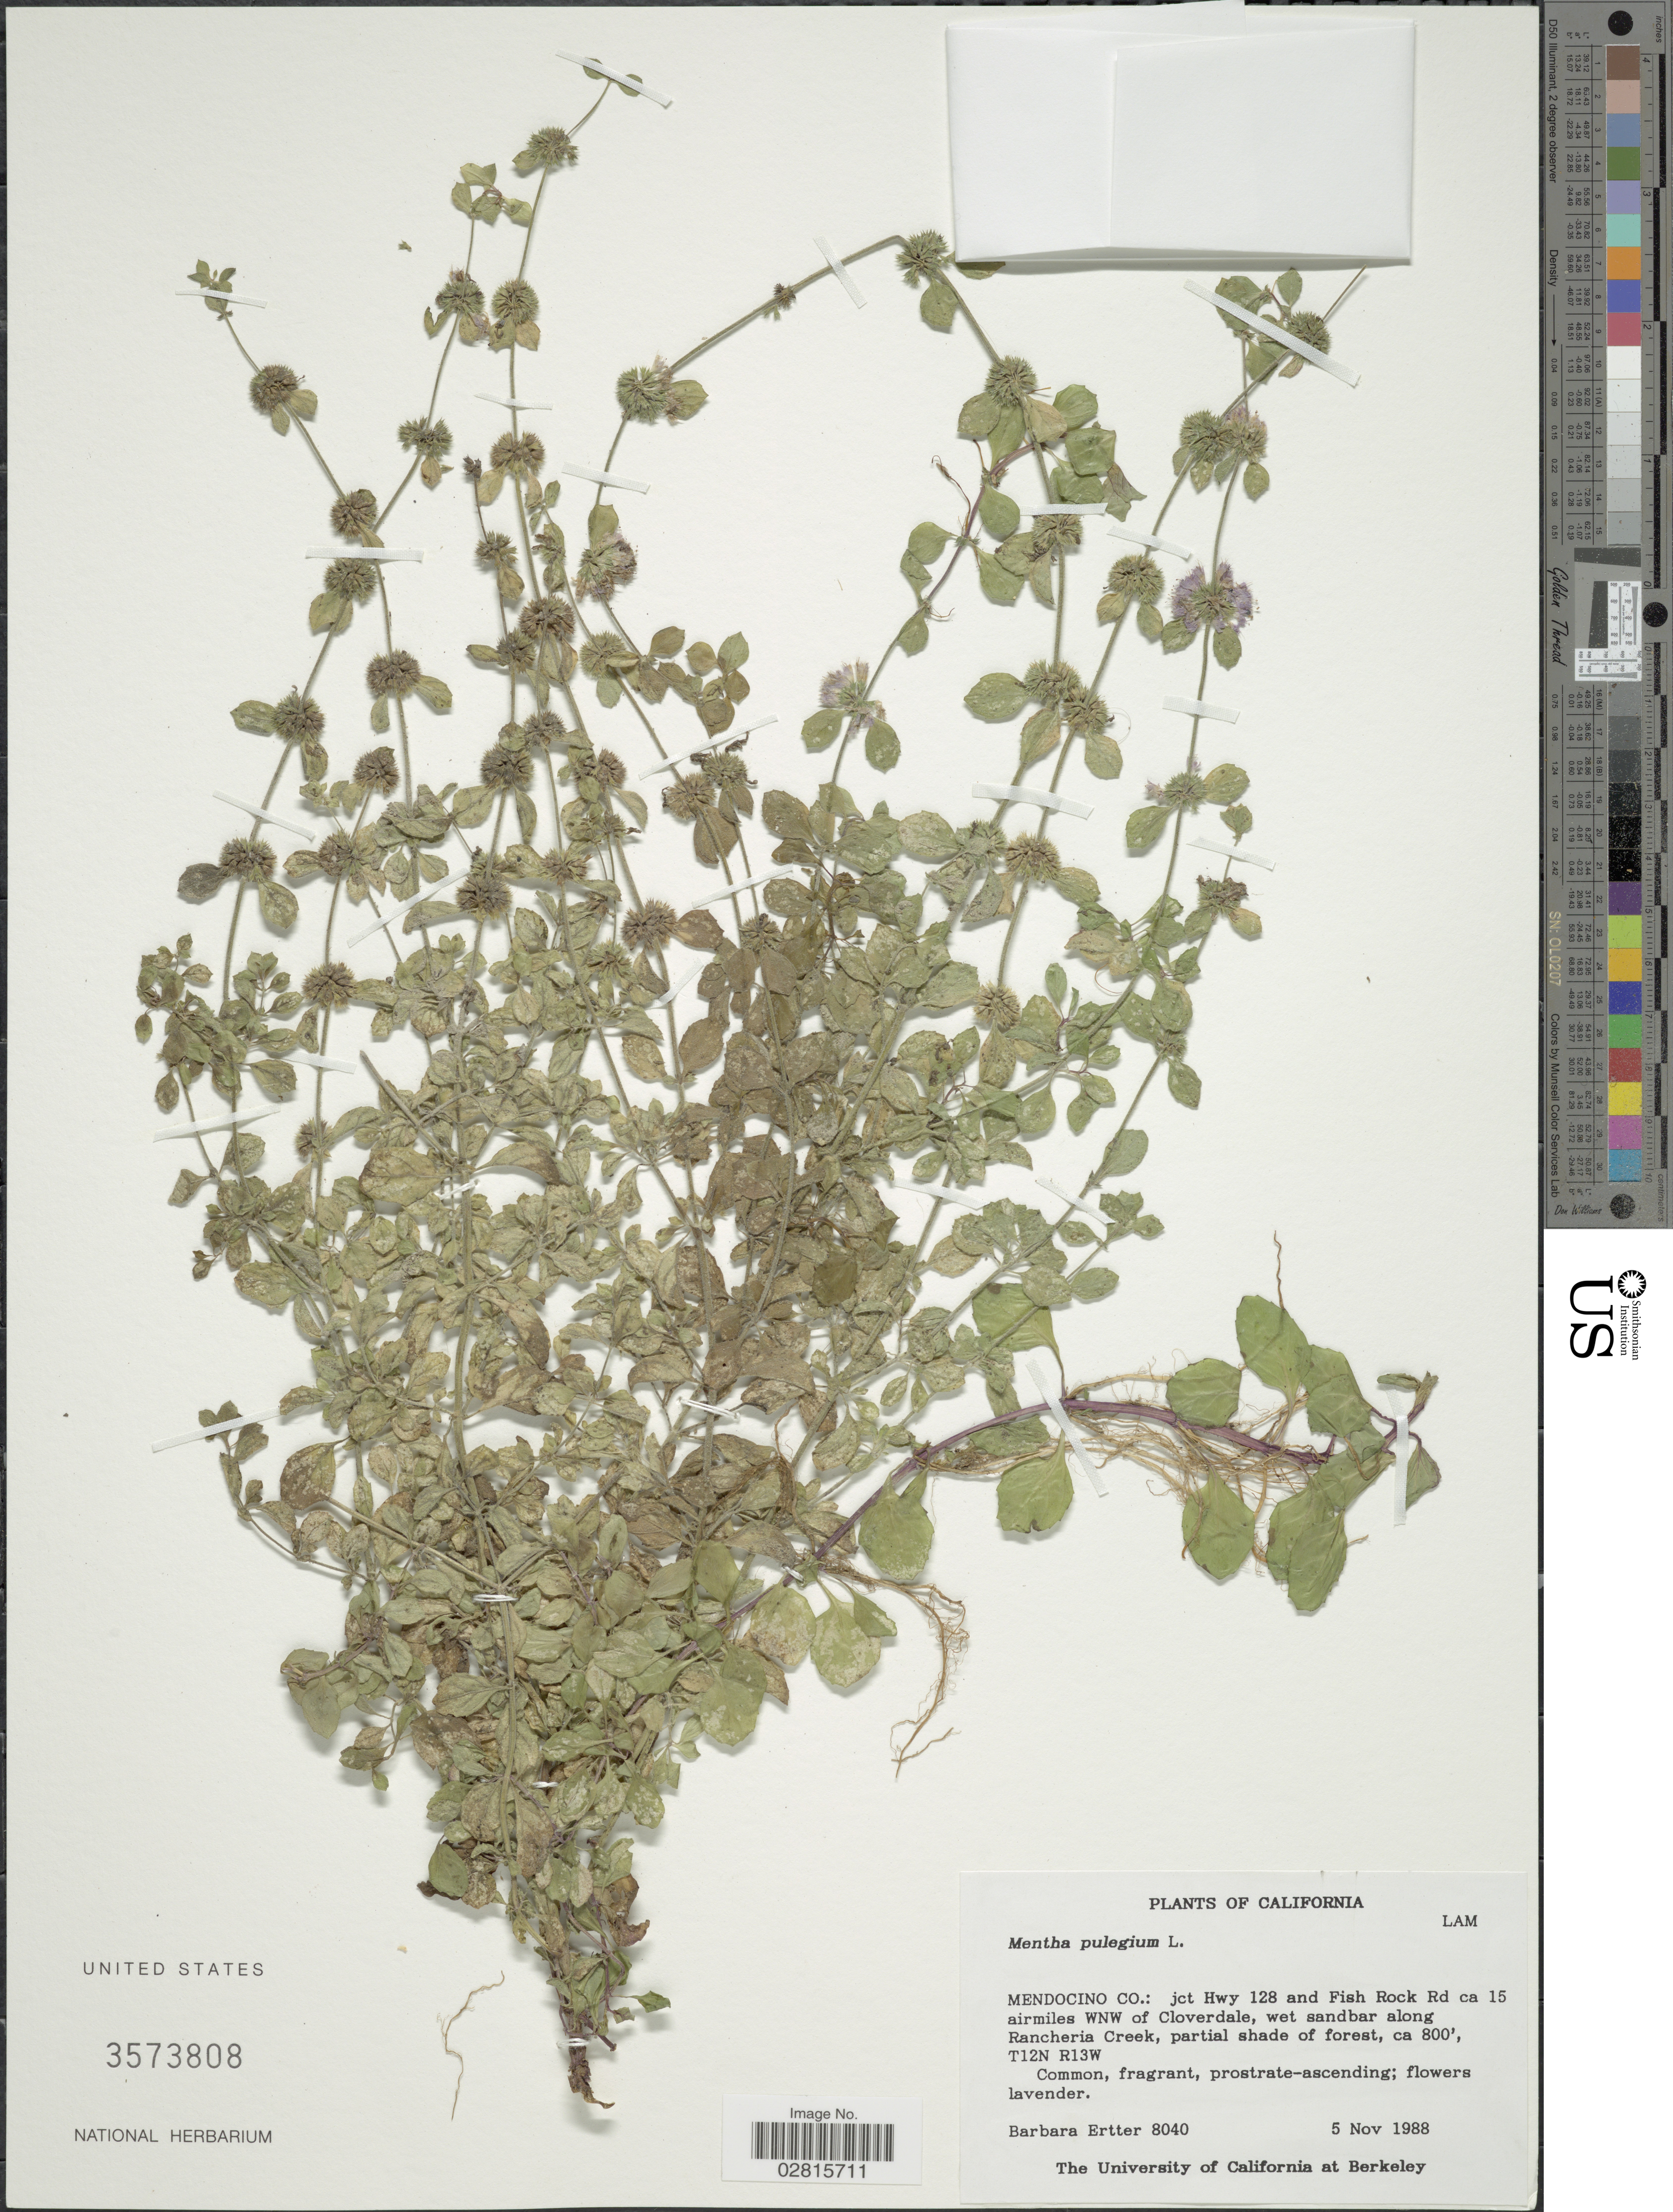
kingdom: Plantae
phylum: Tracheophyta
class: Magnoliopsida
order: Lamiales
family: Lamiaceae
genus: Mentha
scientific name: Mentha pulegium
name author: L.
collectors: B. Ertter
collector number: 8040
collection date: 1988-11-05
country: United States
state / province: California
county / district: Mendocino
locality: Mendocino Co.: jct Hwy 128 and Fish Rock Rd ca 15 airmiles WNW of Cloverdale, wet sandbar along Rancheria Creek, T12N, R13W.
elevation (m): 244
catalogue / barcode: US 3573808